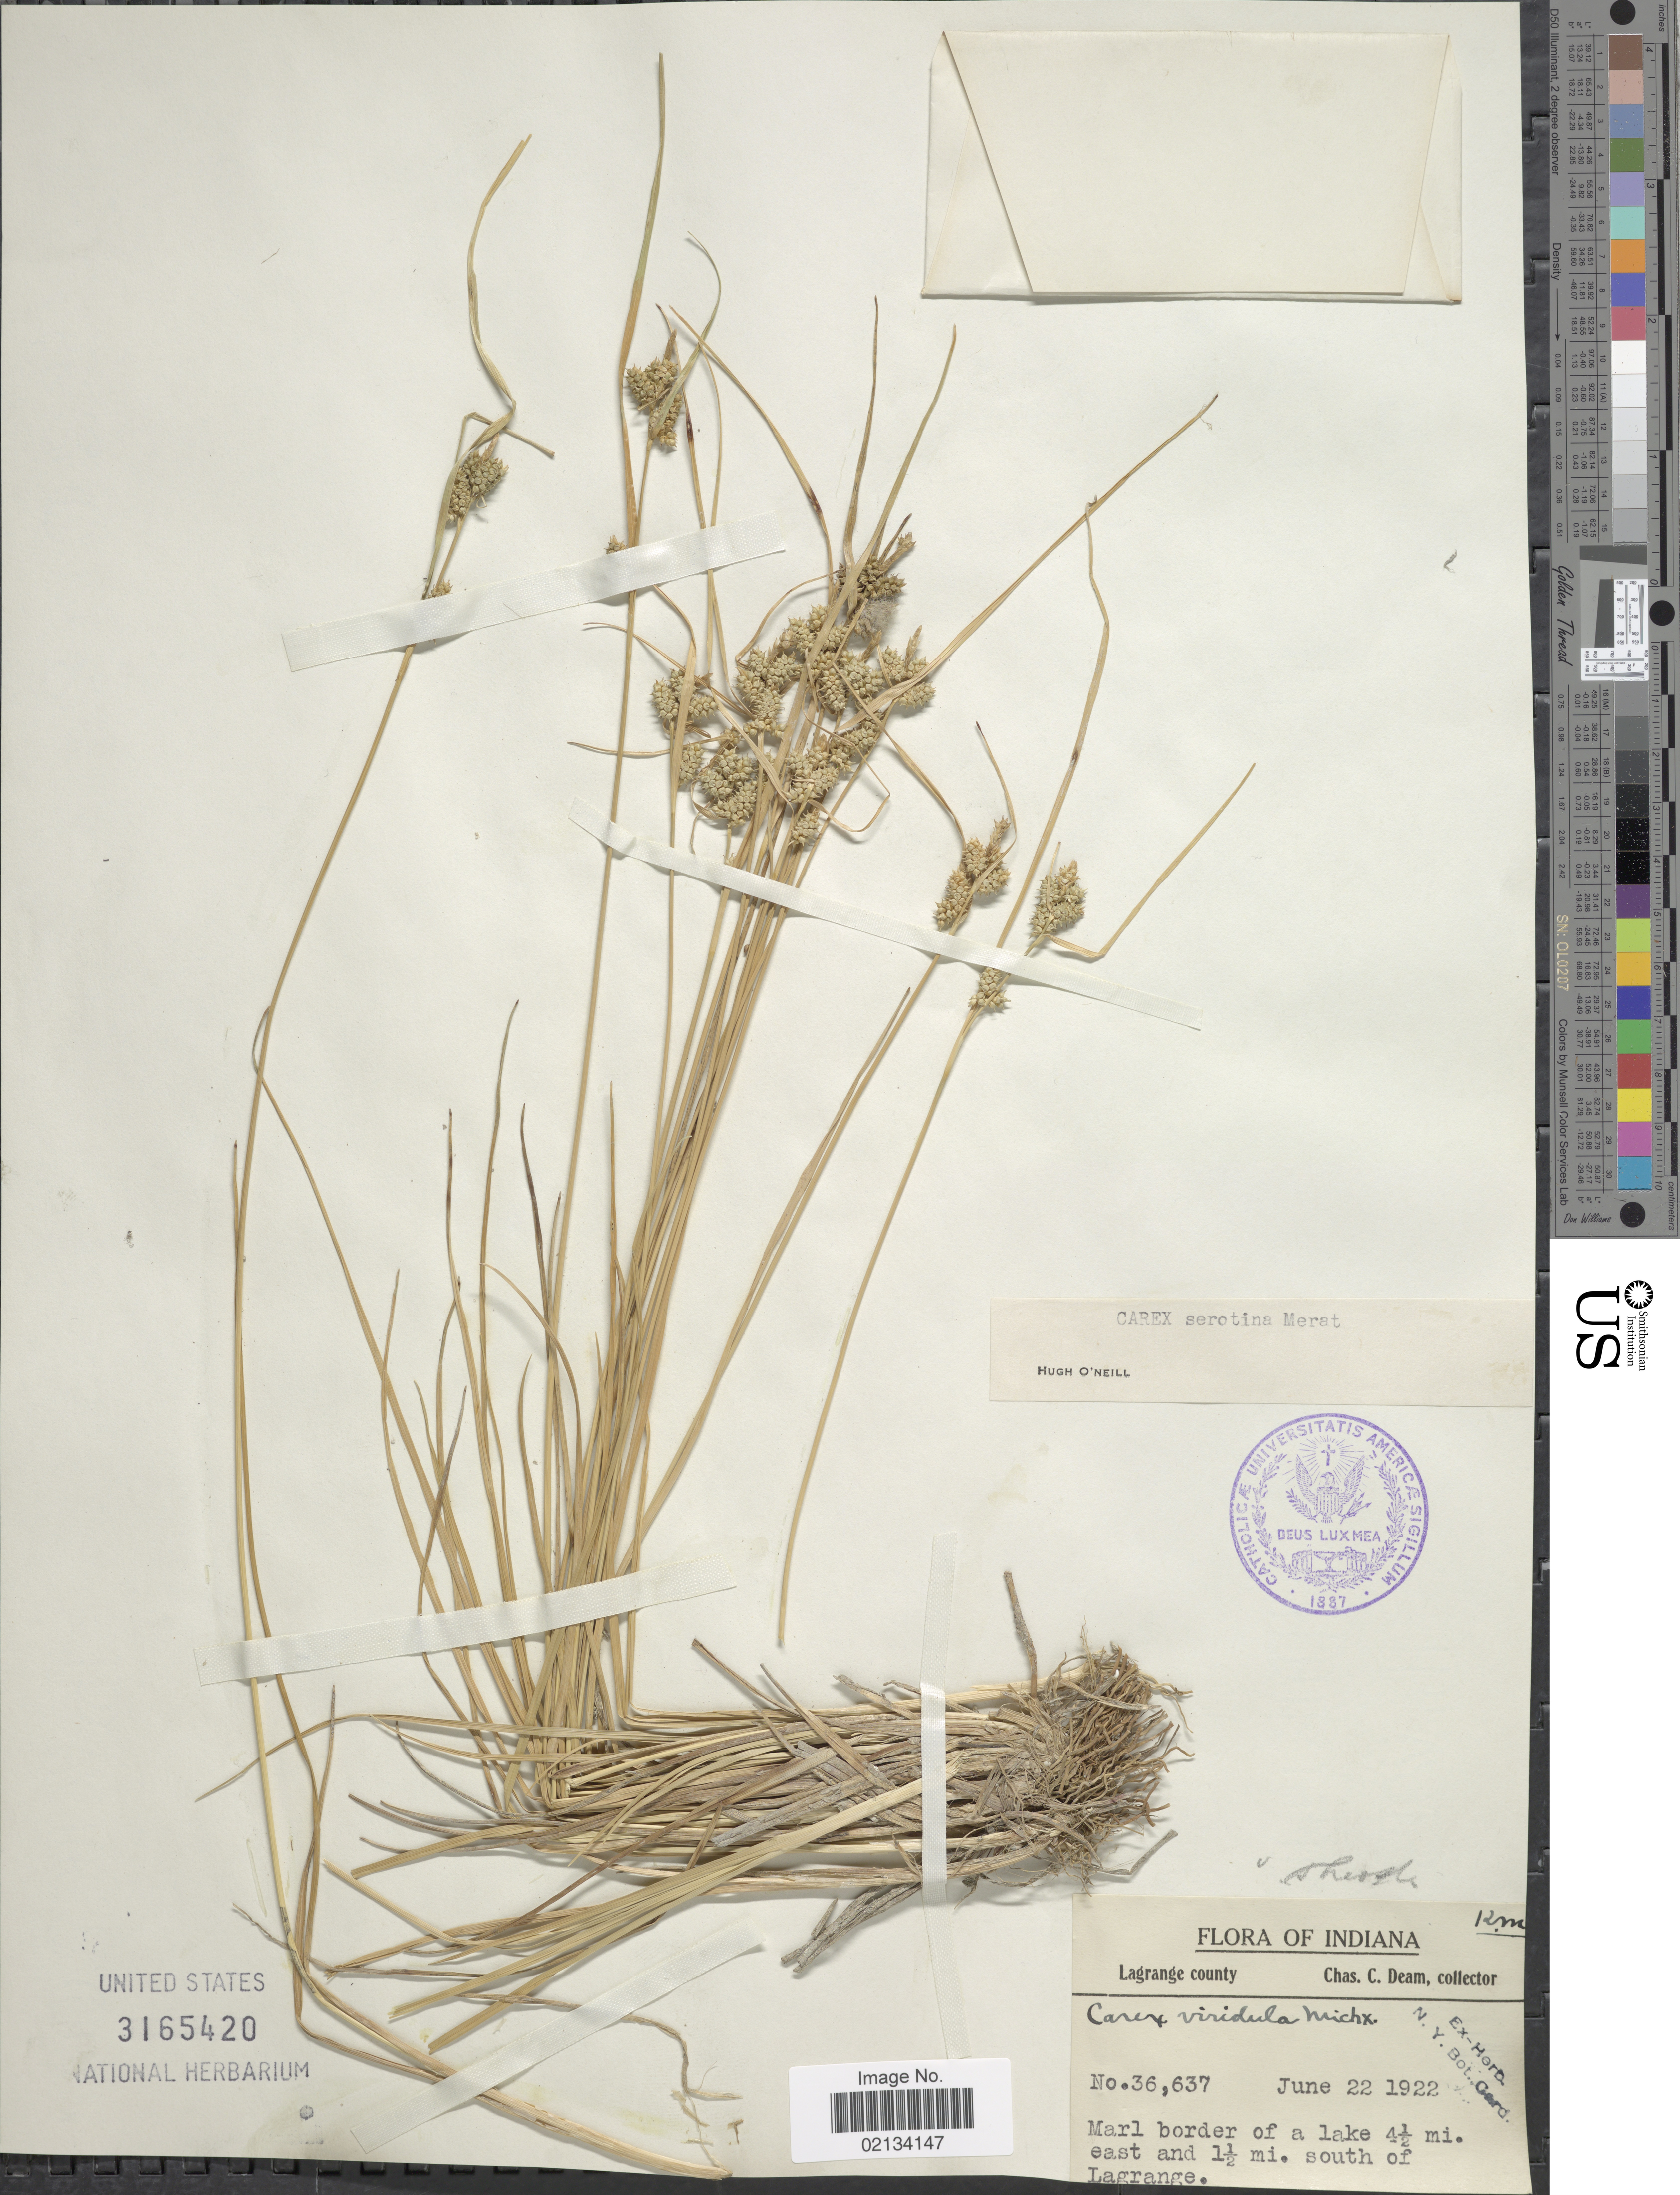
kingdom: Plantae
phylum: Tracheophyta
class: Liliopsida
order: Poales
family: Cyperaceae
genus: Carex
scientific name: Carex oederi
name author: Retz.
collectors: C. C. Deam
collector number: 36637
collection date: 1922-06-22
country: United States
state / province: Indiana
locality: Lagrange County, Marl border of a lake 4 1/2 mi. east and 1 1/2 mi. south of Lagrange.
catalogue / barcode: US 3165420